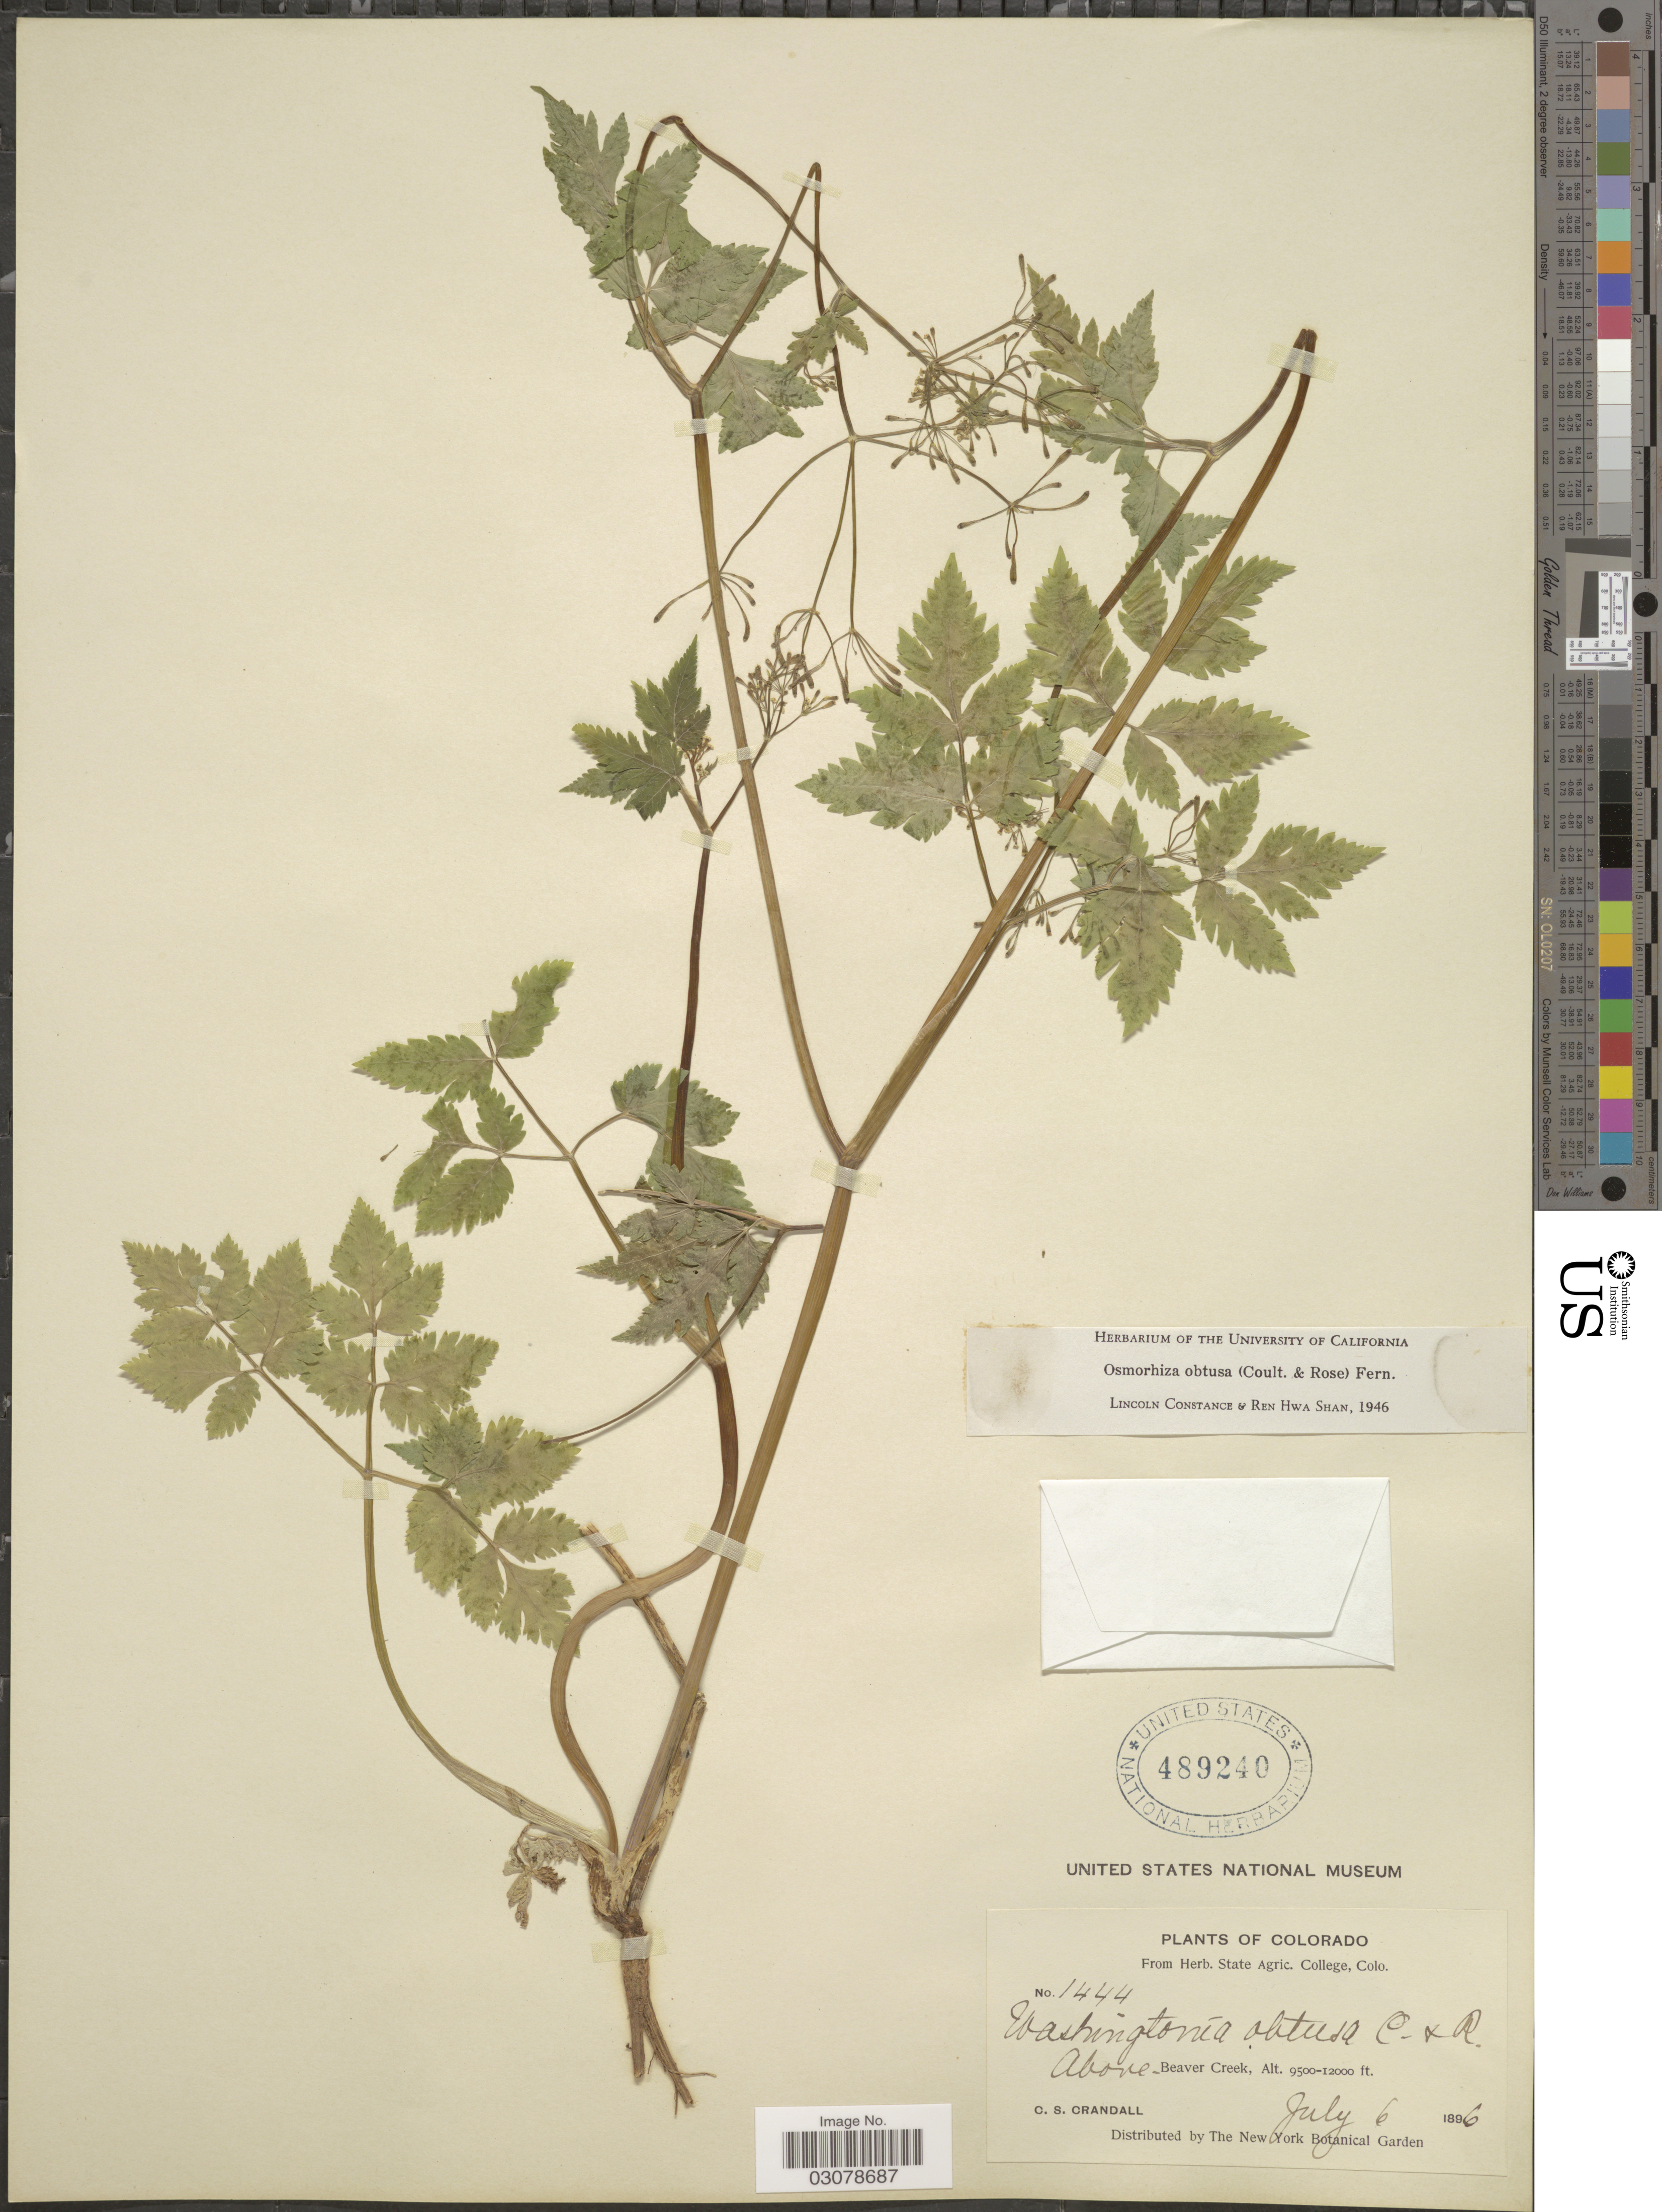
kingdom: Plantae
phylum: Tracheophyta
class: Magnoliopsida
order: Apiales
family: Apiaceae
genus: Osmorhiza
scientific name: Osmorhiza obtusa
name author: (J.M. Coult. & Rose) Fernald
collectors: C. Crandall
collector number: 1444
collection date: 1896-07-06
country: United States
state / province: Colorado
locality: Above Beaver Creek.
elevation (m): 2896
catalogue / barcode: US 489240